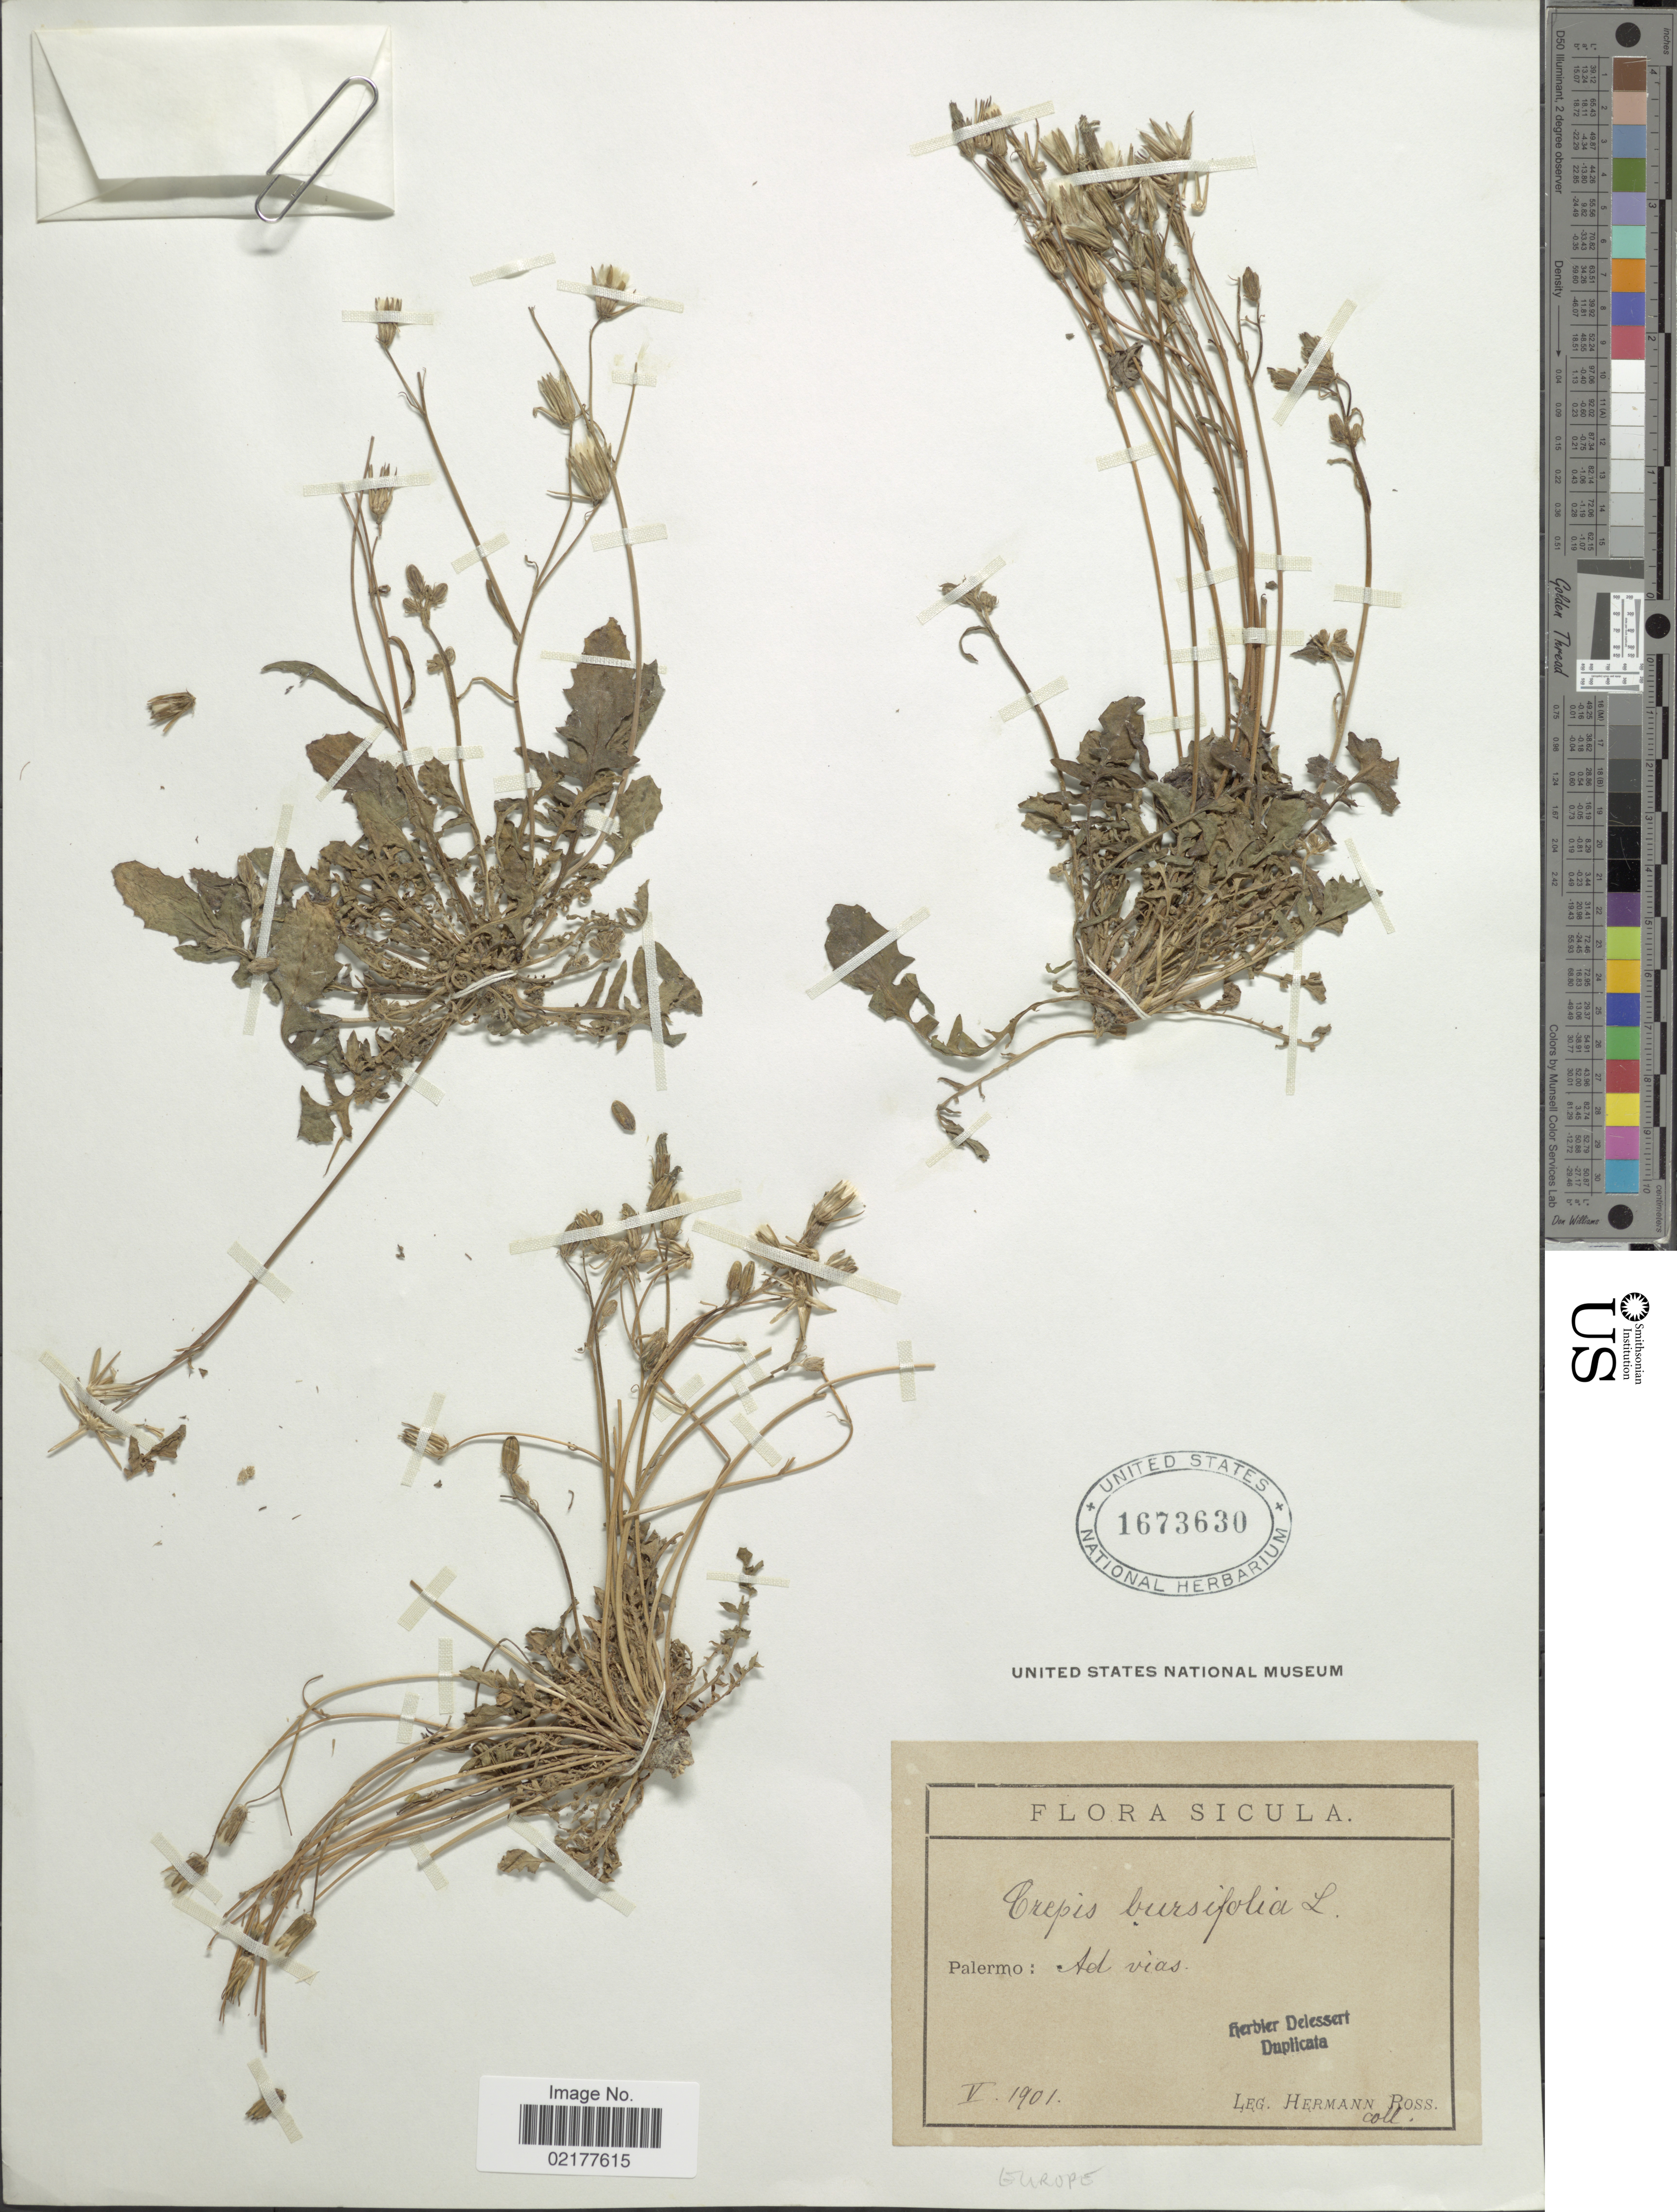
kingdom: Plantae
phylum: Tracheophyta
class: Magnoliopsida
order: Asterales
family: Asteraceae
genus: Crepis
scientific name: Crepis bursifolia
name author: L.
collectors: H. Ross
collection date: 1901-05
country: Italy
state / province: Siciliana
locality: Sicula. Palermo: Ad vias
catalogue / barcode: US 1673630